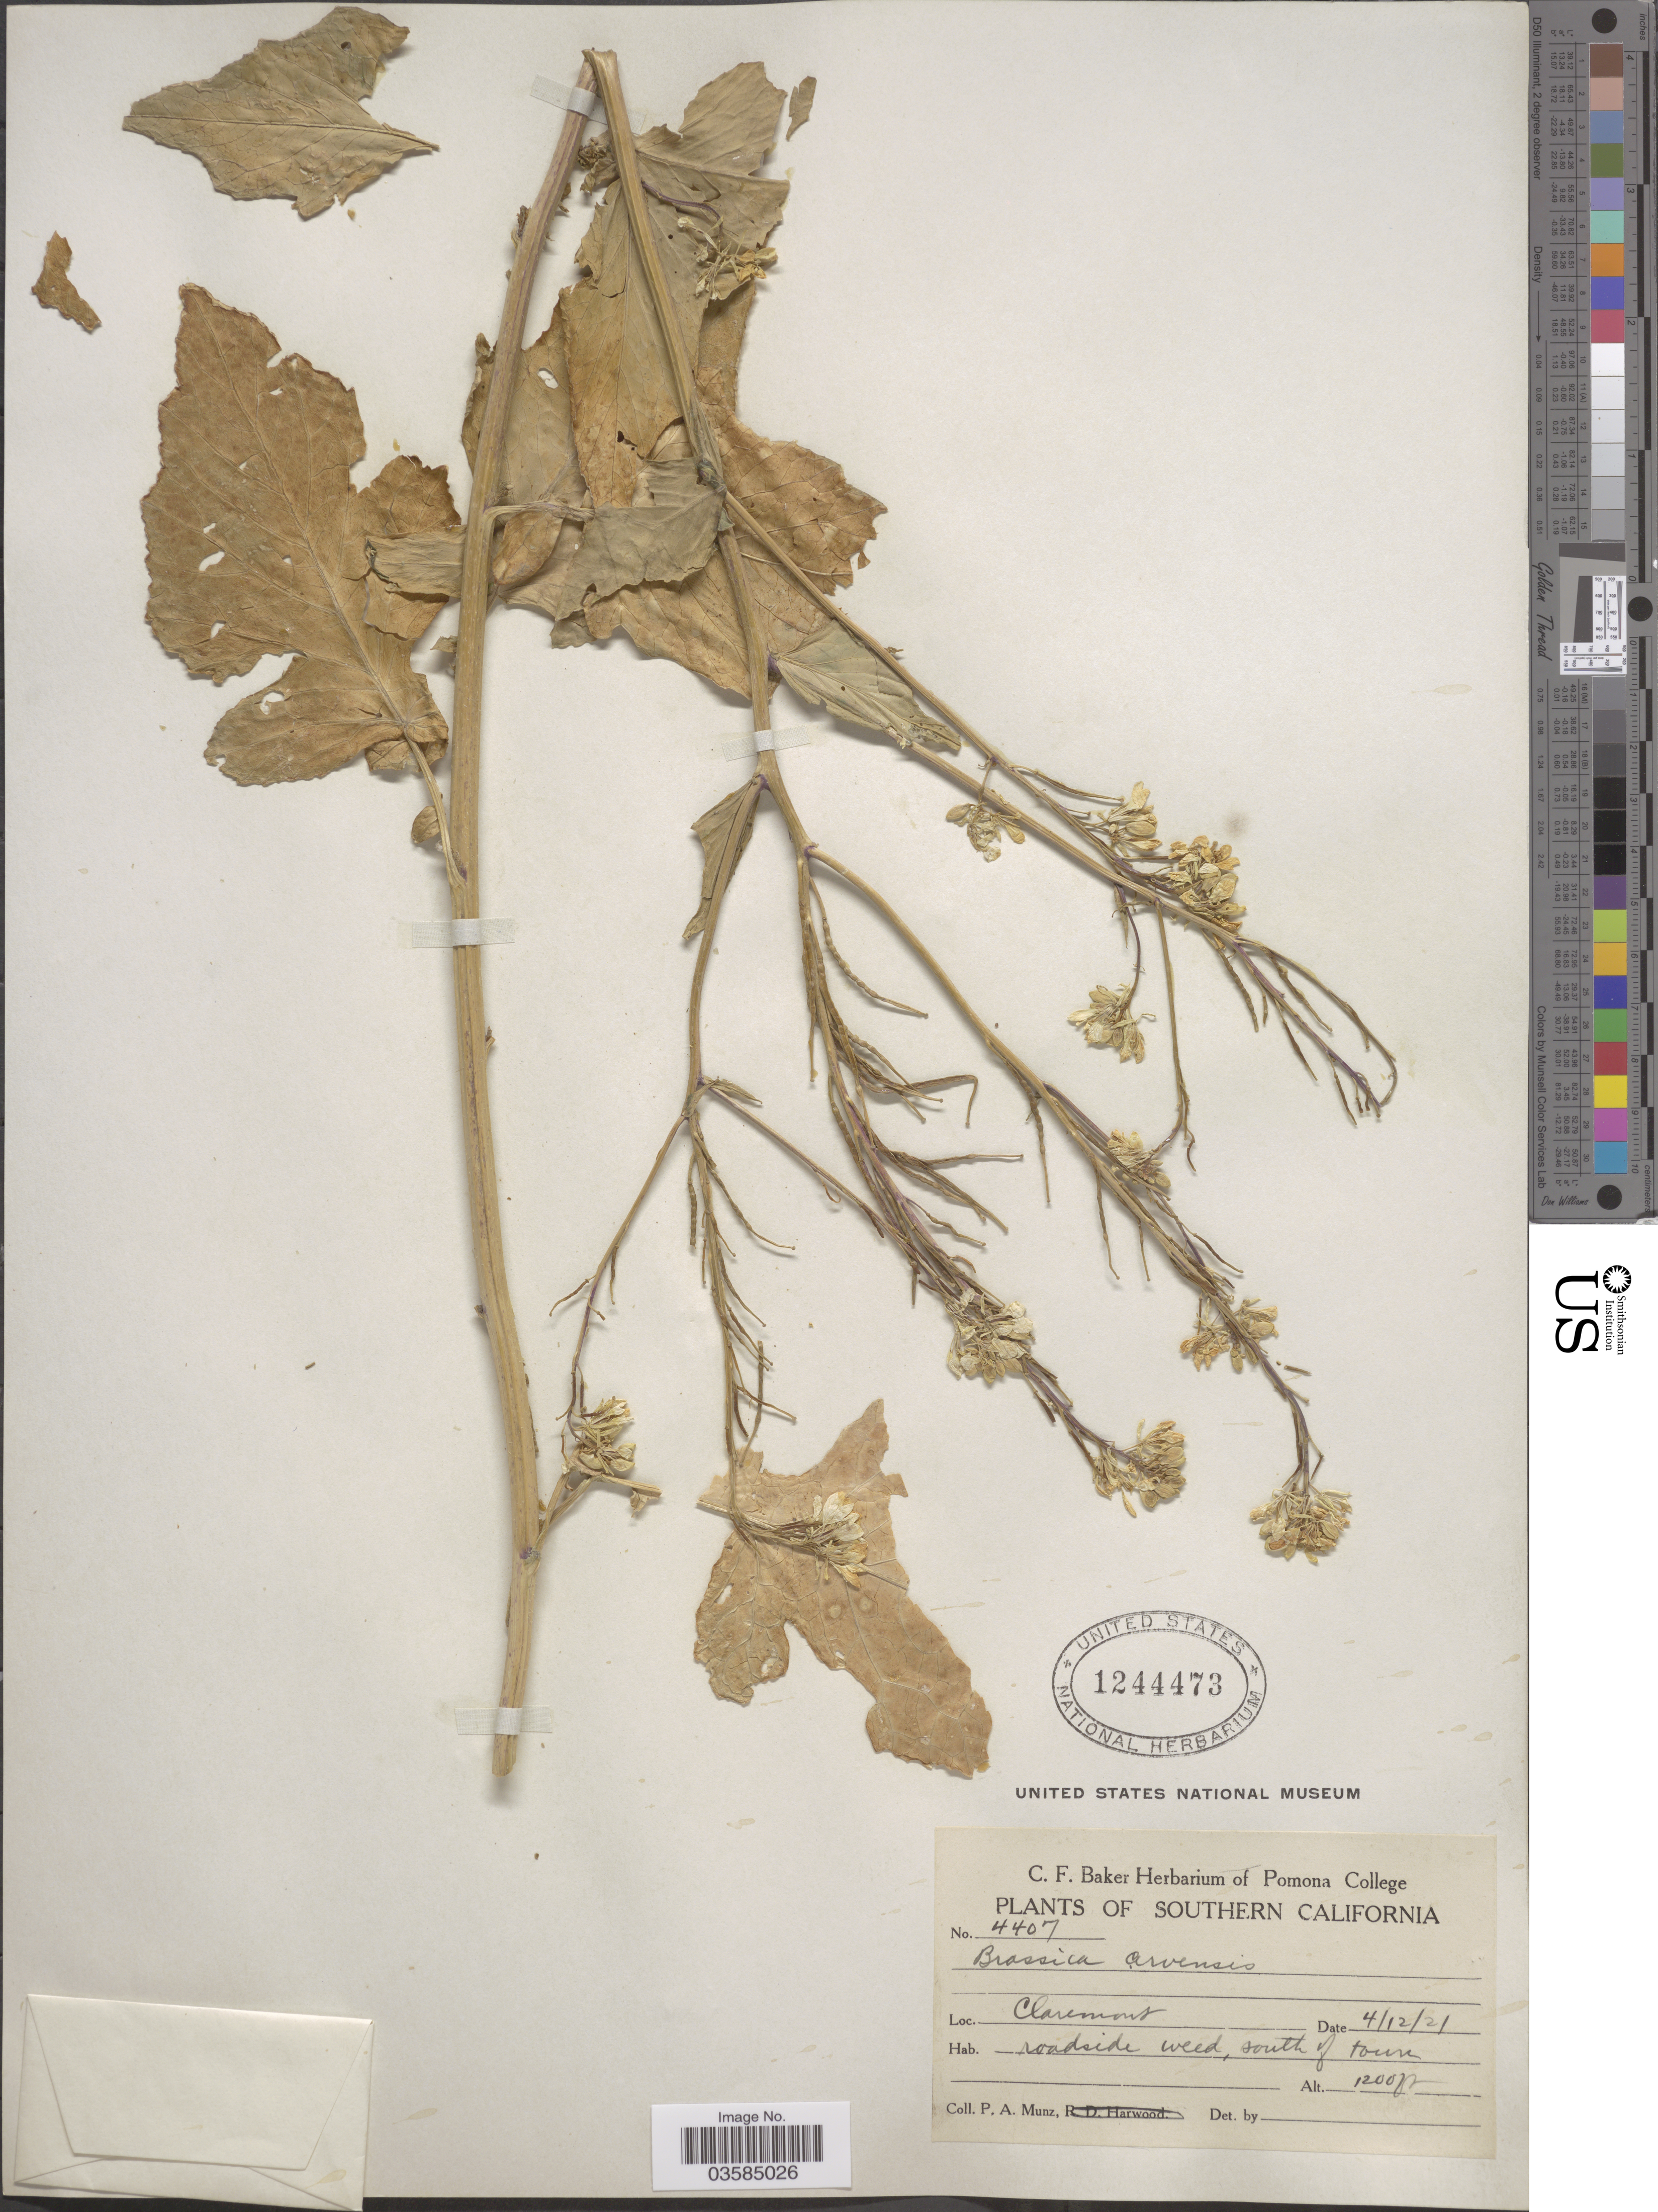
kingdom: Plantae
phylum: Tracheophyta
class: Magnoliopsida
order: Brassicales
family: Brassicaceae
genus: Brassica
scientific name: Brassica kaber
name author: (DC.) L.C. Wheeler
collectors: P. A. Munz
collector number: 4407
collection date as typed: Transcribed d/m/y: 12/4/21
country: United States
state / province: California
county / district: Los Angeles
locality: Southern California. Claremont. Roadside weed, south of town.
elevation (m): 366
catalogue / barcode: US 1244473